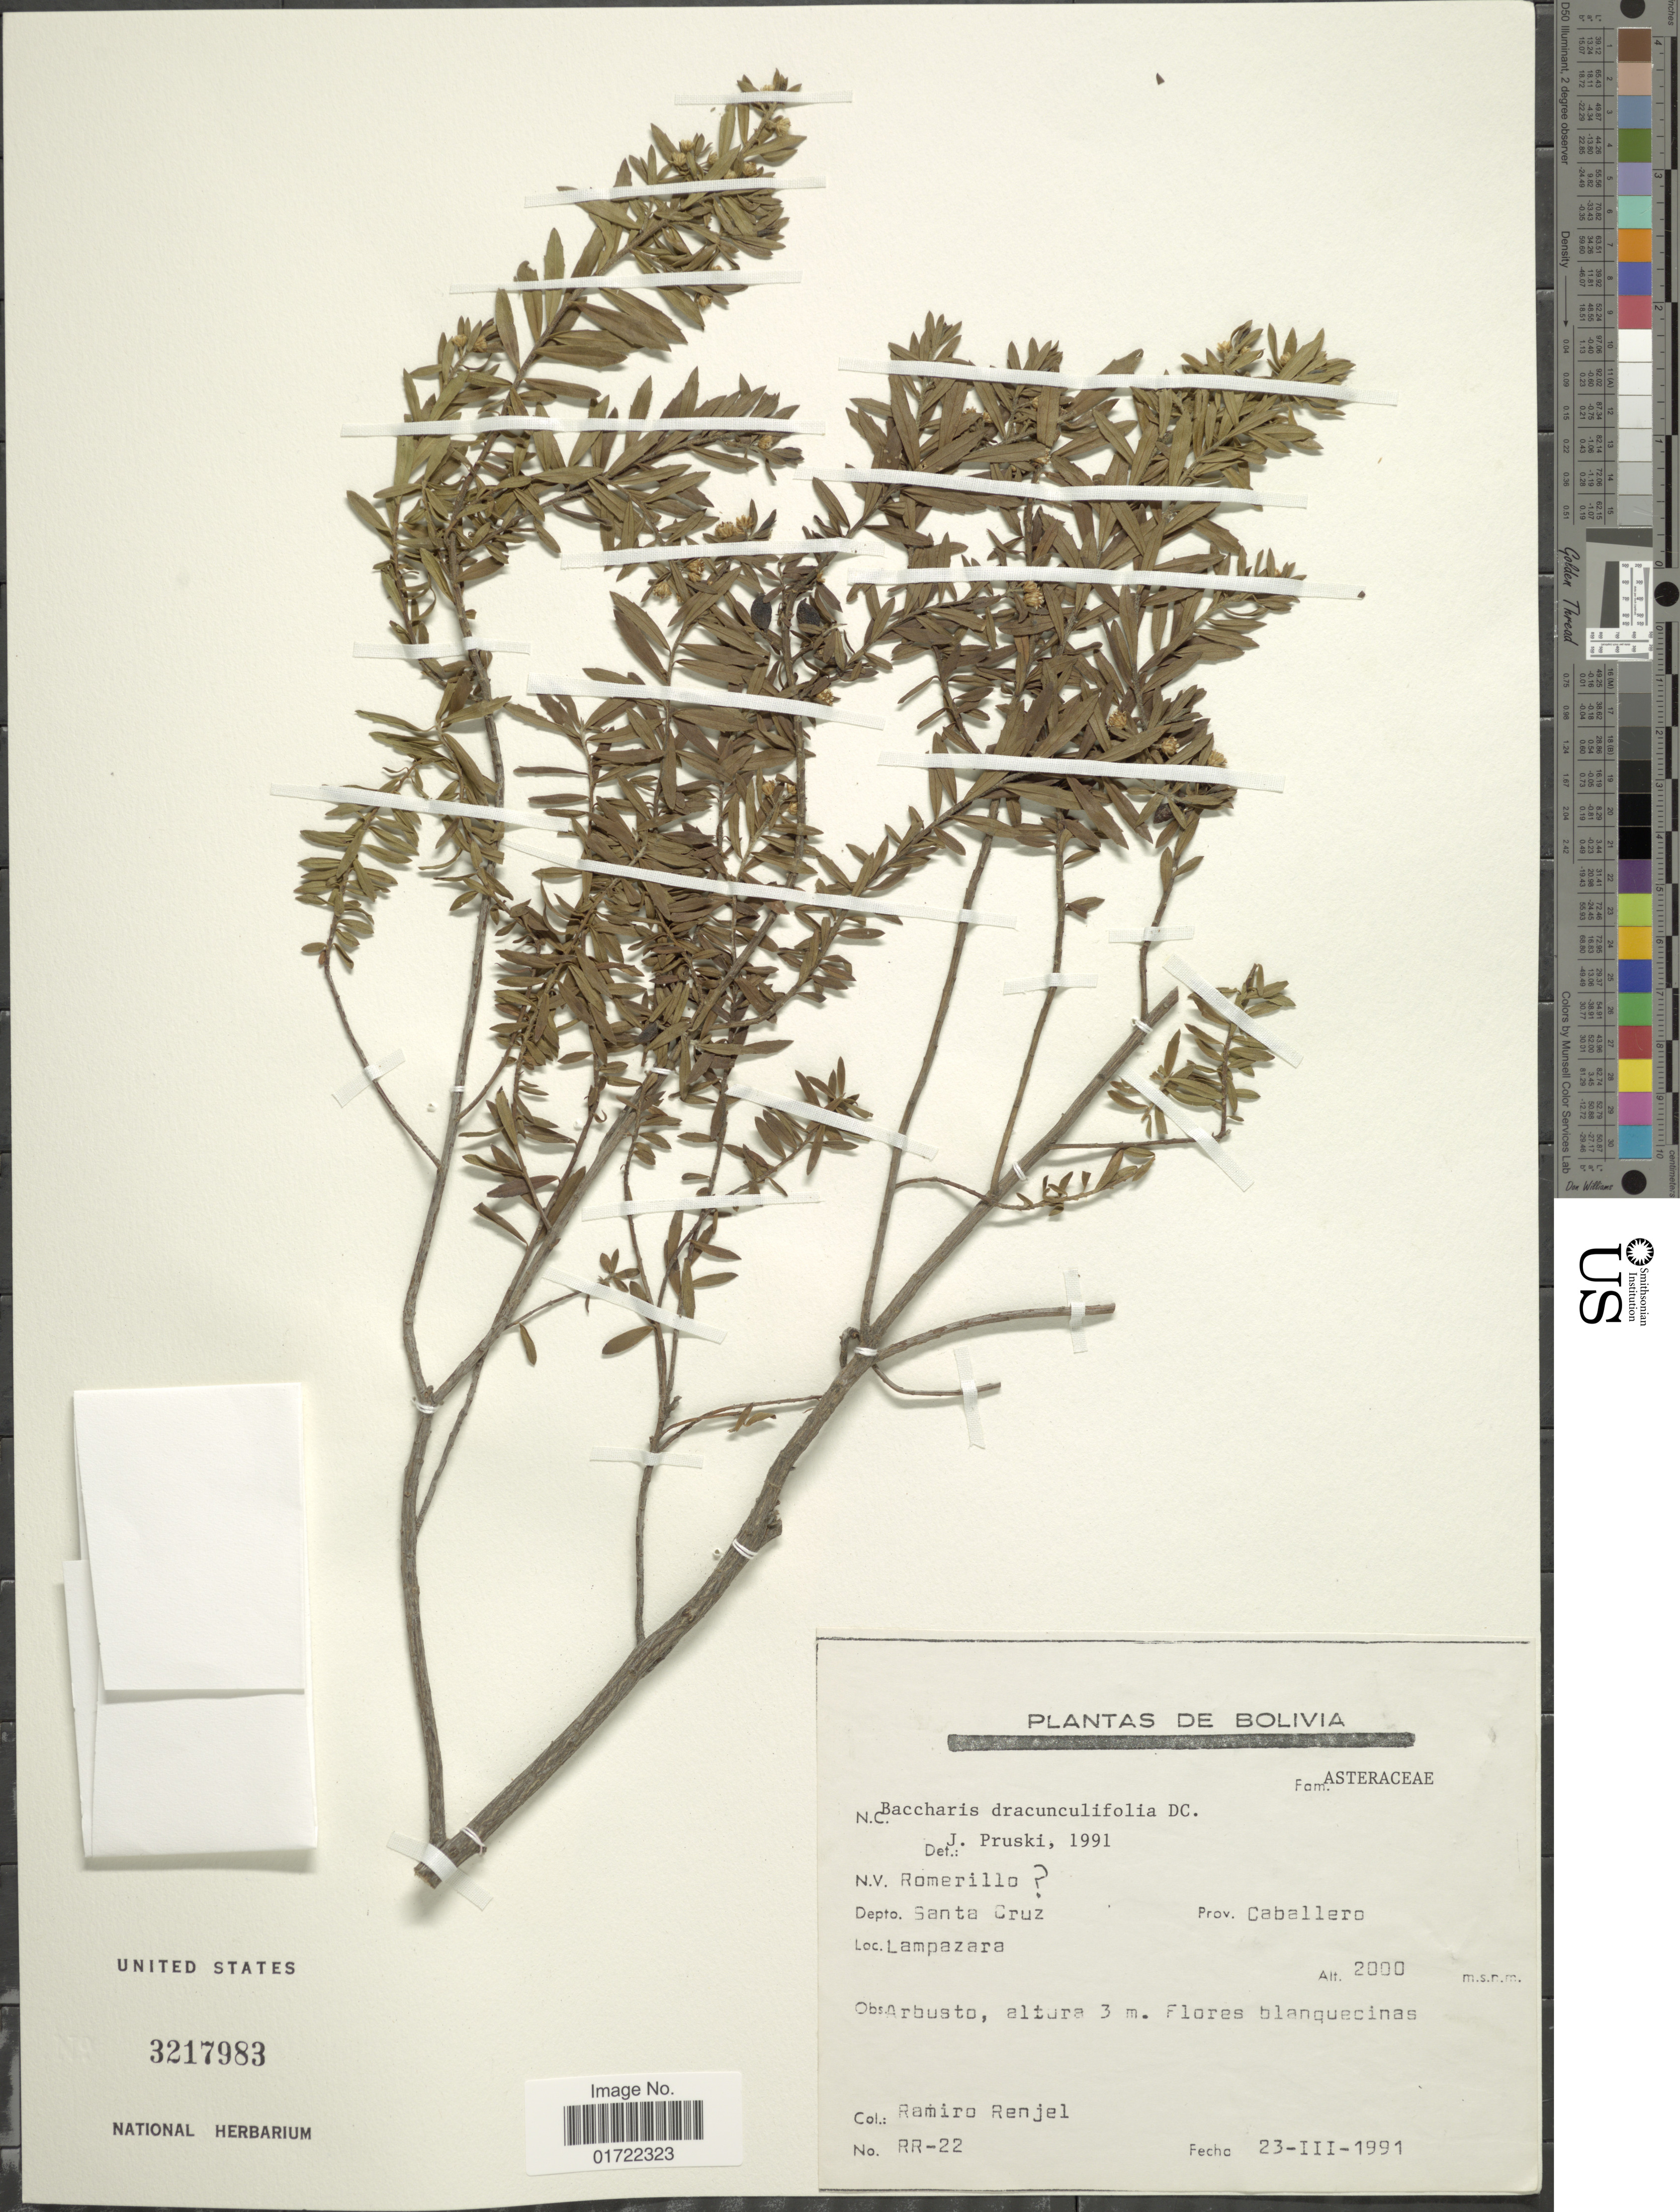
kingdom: Plantae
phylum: Tracheophyta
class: Magnoliopsida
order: Asterales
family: Asteraceae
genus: Baccharis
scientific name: Baccharis dracunculifolia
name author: DC.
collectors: R. Renjel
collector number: RR-22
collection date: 1991-03-23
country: Bolivia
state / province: Santa Cruz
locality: Prov. Caballero, Lampazara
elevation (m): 2000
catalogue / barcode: US 3217983